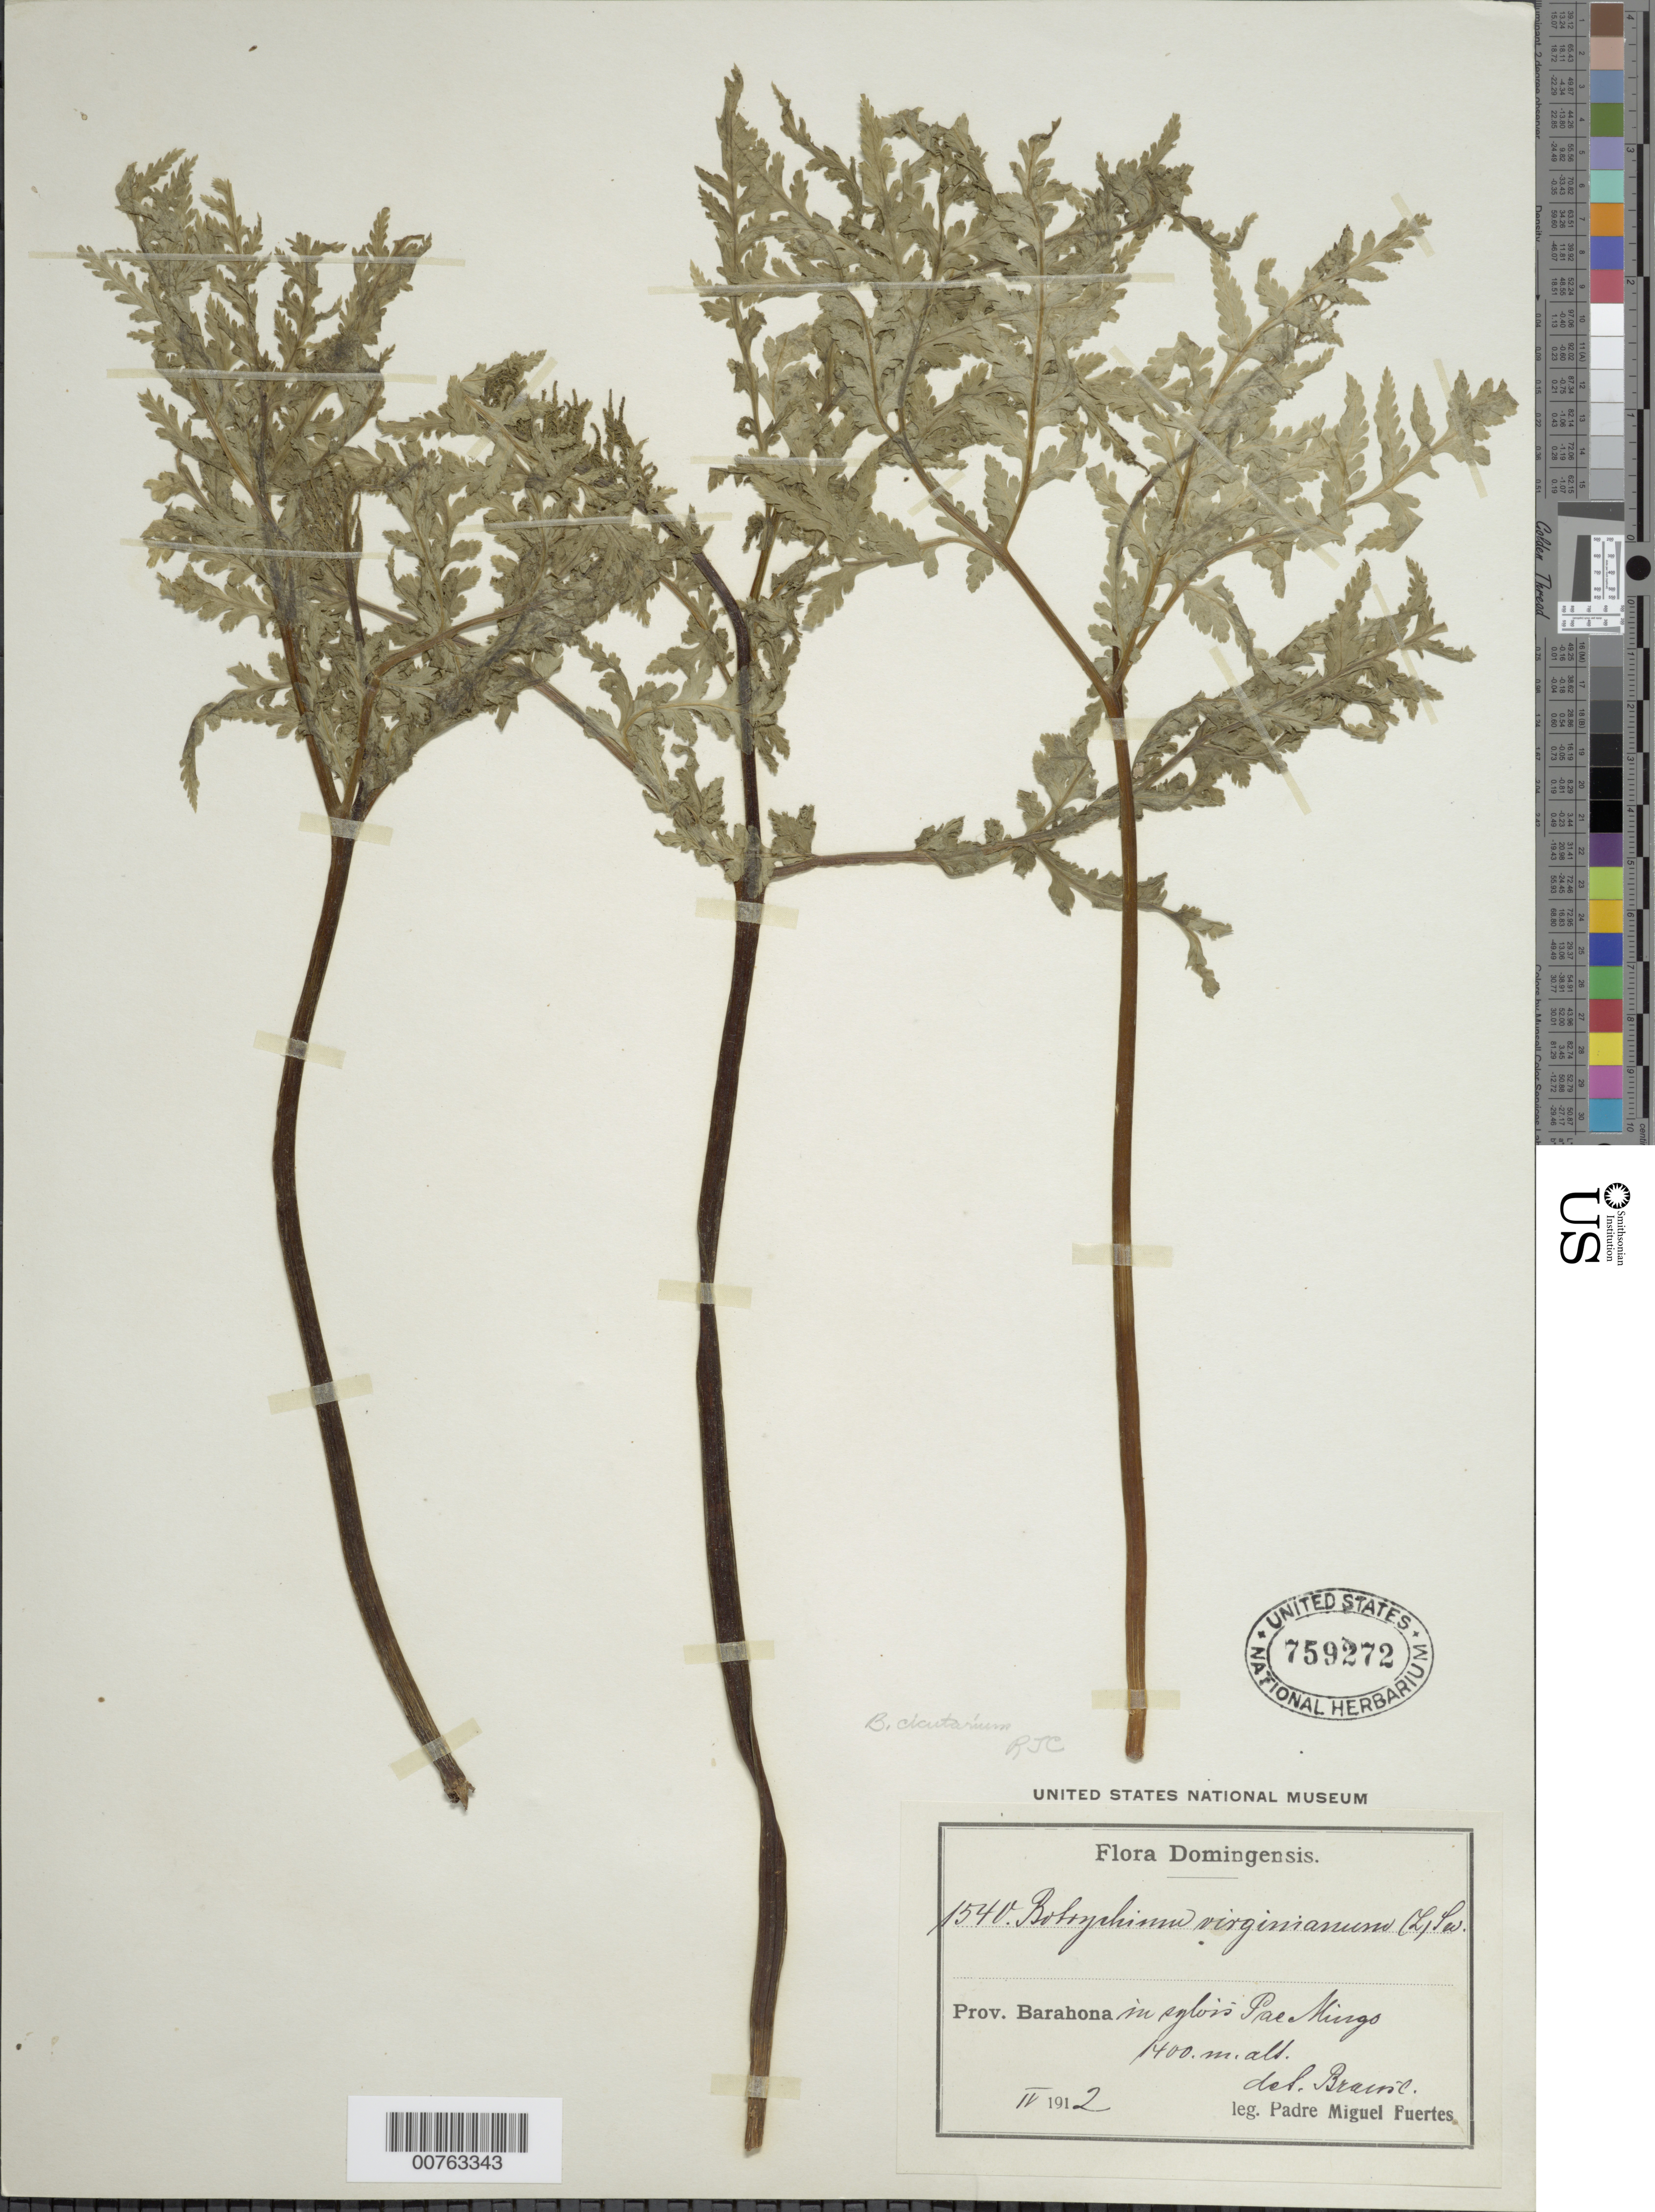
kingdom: Plantae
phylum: Tracheophyta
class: Polypodiopsida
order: Ophioglossales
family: Ophioglossaceae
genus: Botrychium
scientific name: Botrychium virginianum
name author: (L.) Sw.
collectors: M. D. Fuertes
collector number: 1540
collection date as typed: Apr 1912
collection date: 1912-04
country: Dominican Republic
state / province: Barahona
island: Hispaniola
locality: Pae Mingo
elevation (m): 1400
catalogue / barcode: US 759272